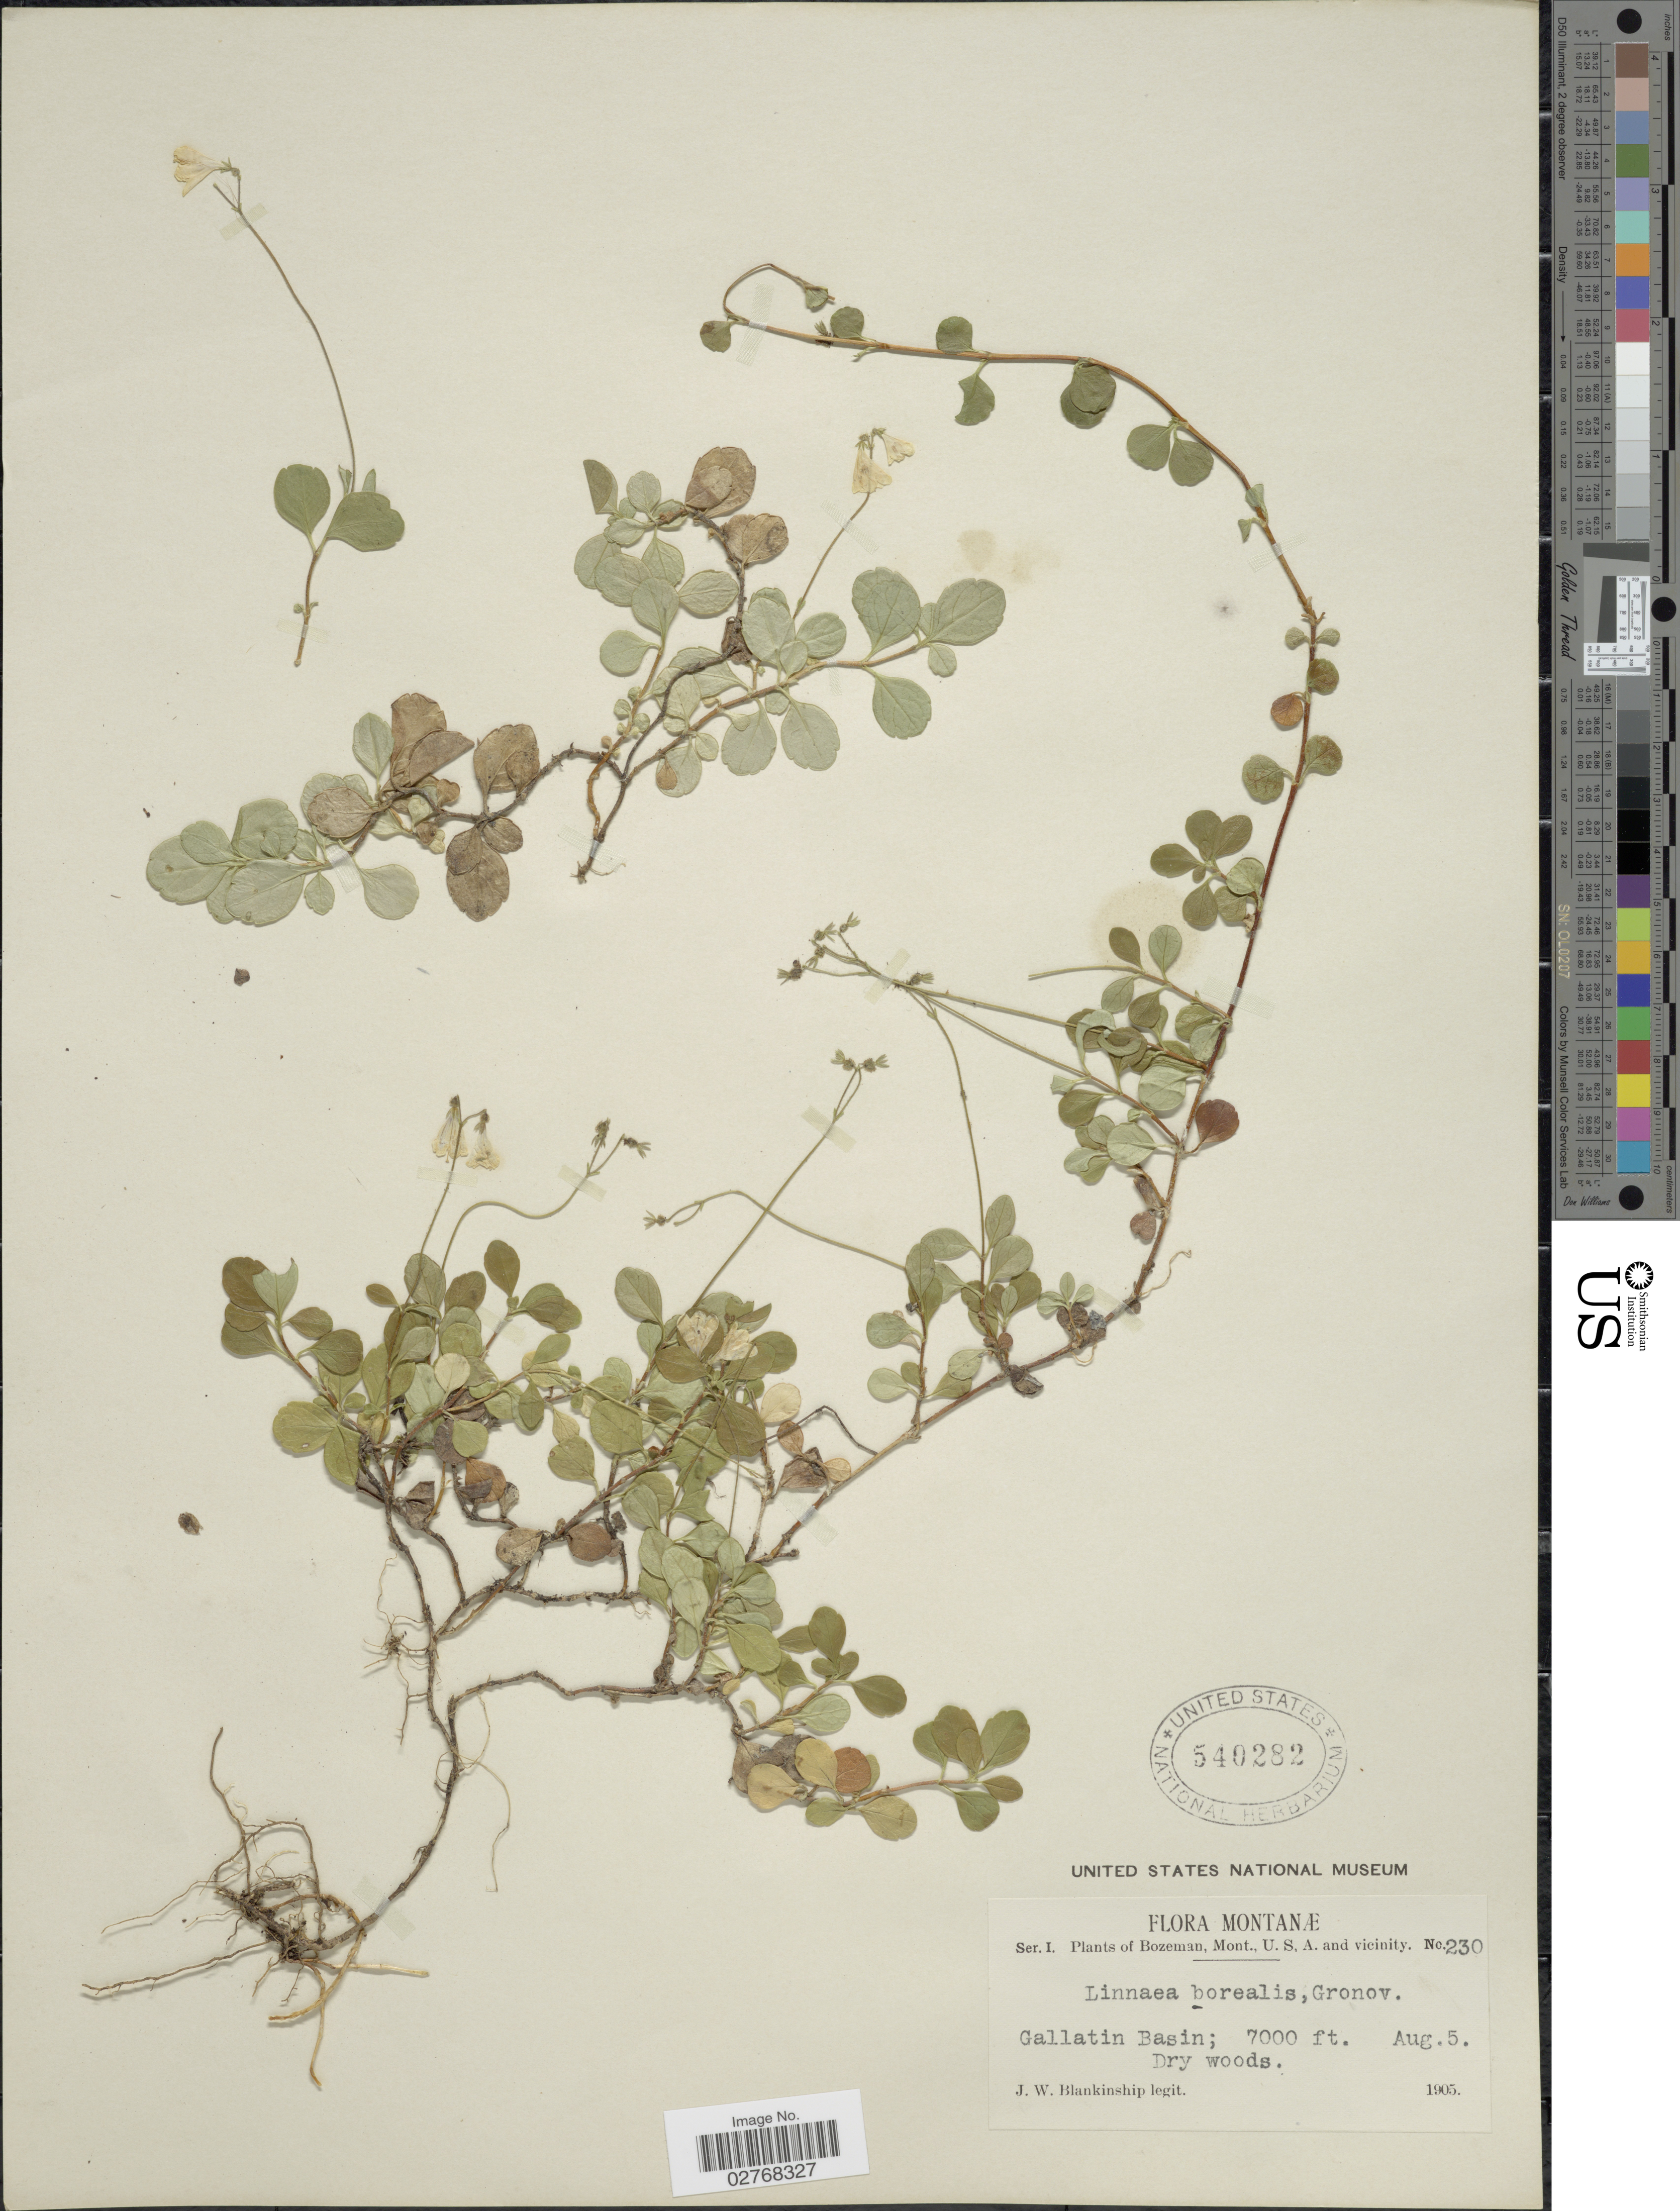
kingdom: Plantae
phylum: Tracheophyta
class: Magnoliopsida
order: Dipsacales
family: Caprifoliaceae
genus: Linnaea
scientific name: Linnaea borealis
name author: L.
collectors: J. W. Blankinship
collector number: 230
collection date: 1905-08-05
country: United States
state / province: Montana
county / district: Gallatin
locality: Bozeman, and vicinity. Gallatin Basin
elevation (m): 2134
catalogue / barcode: US 540282